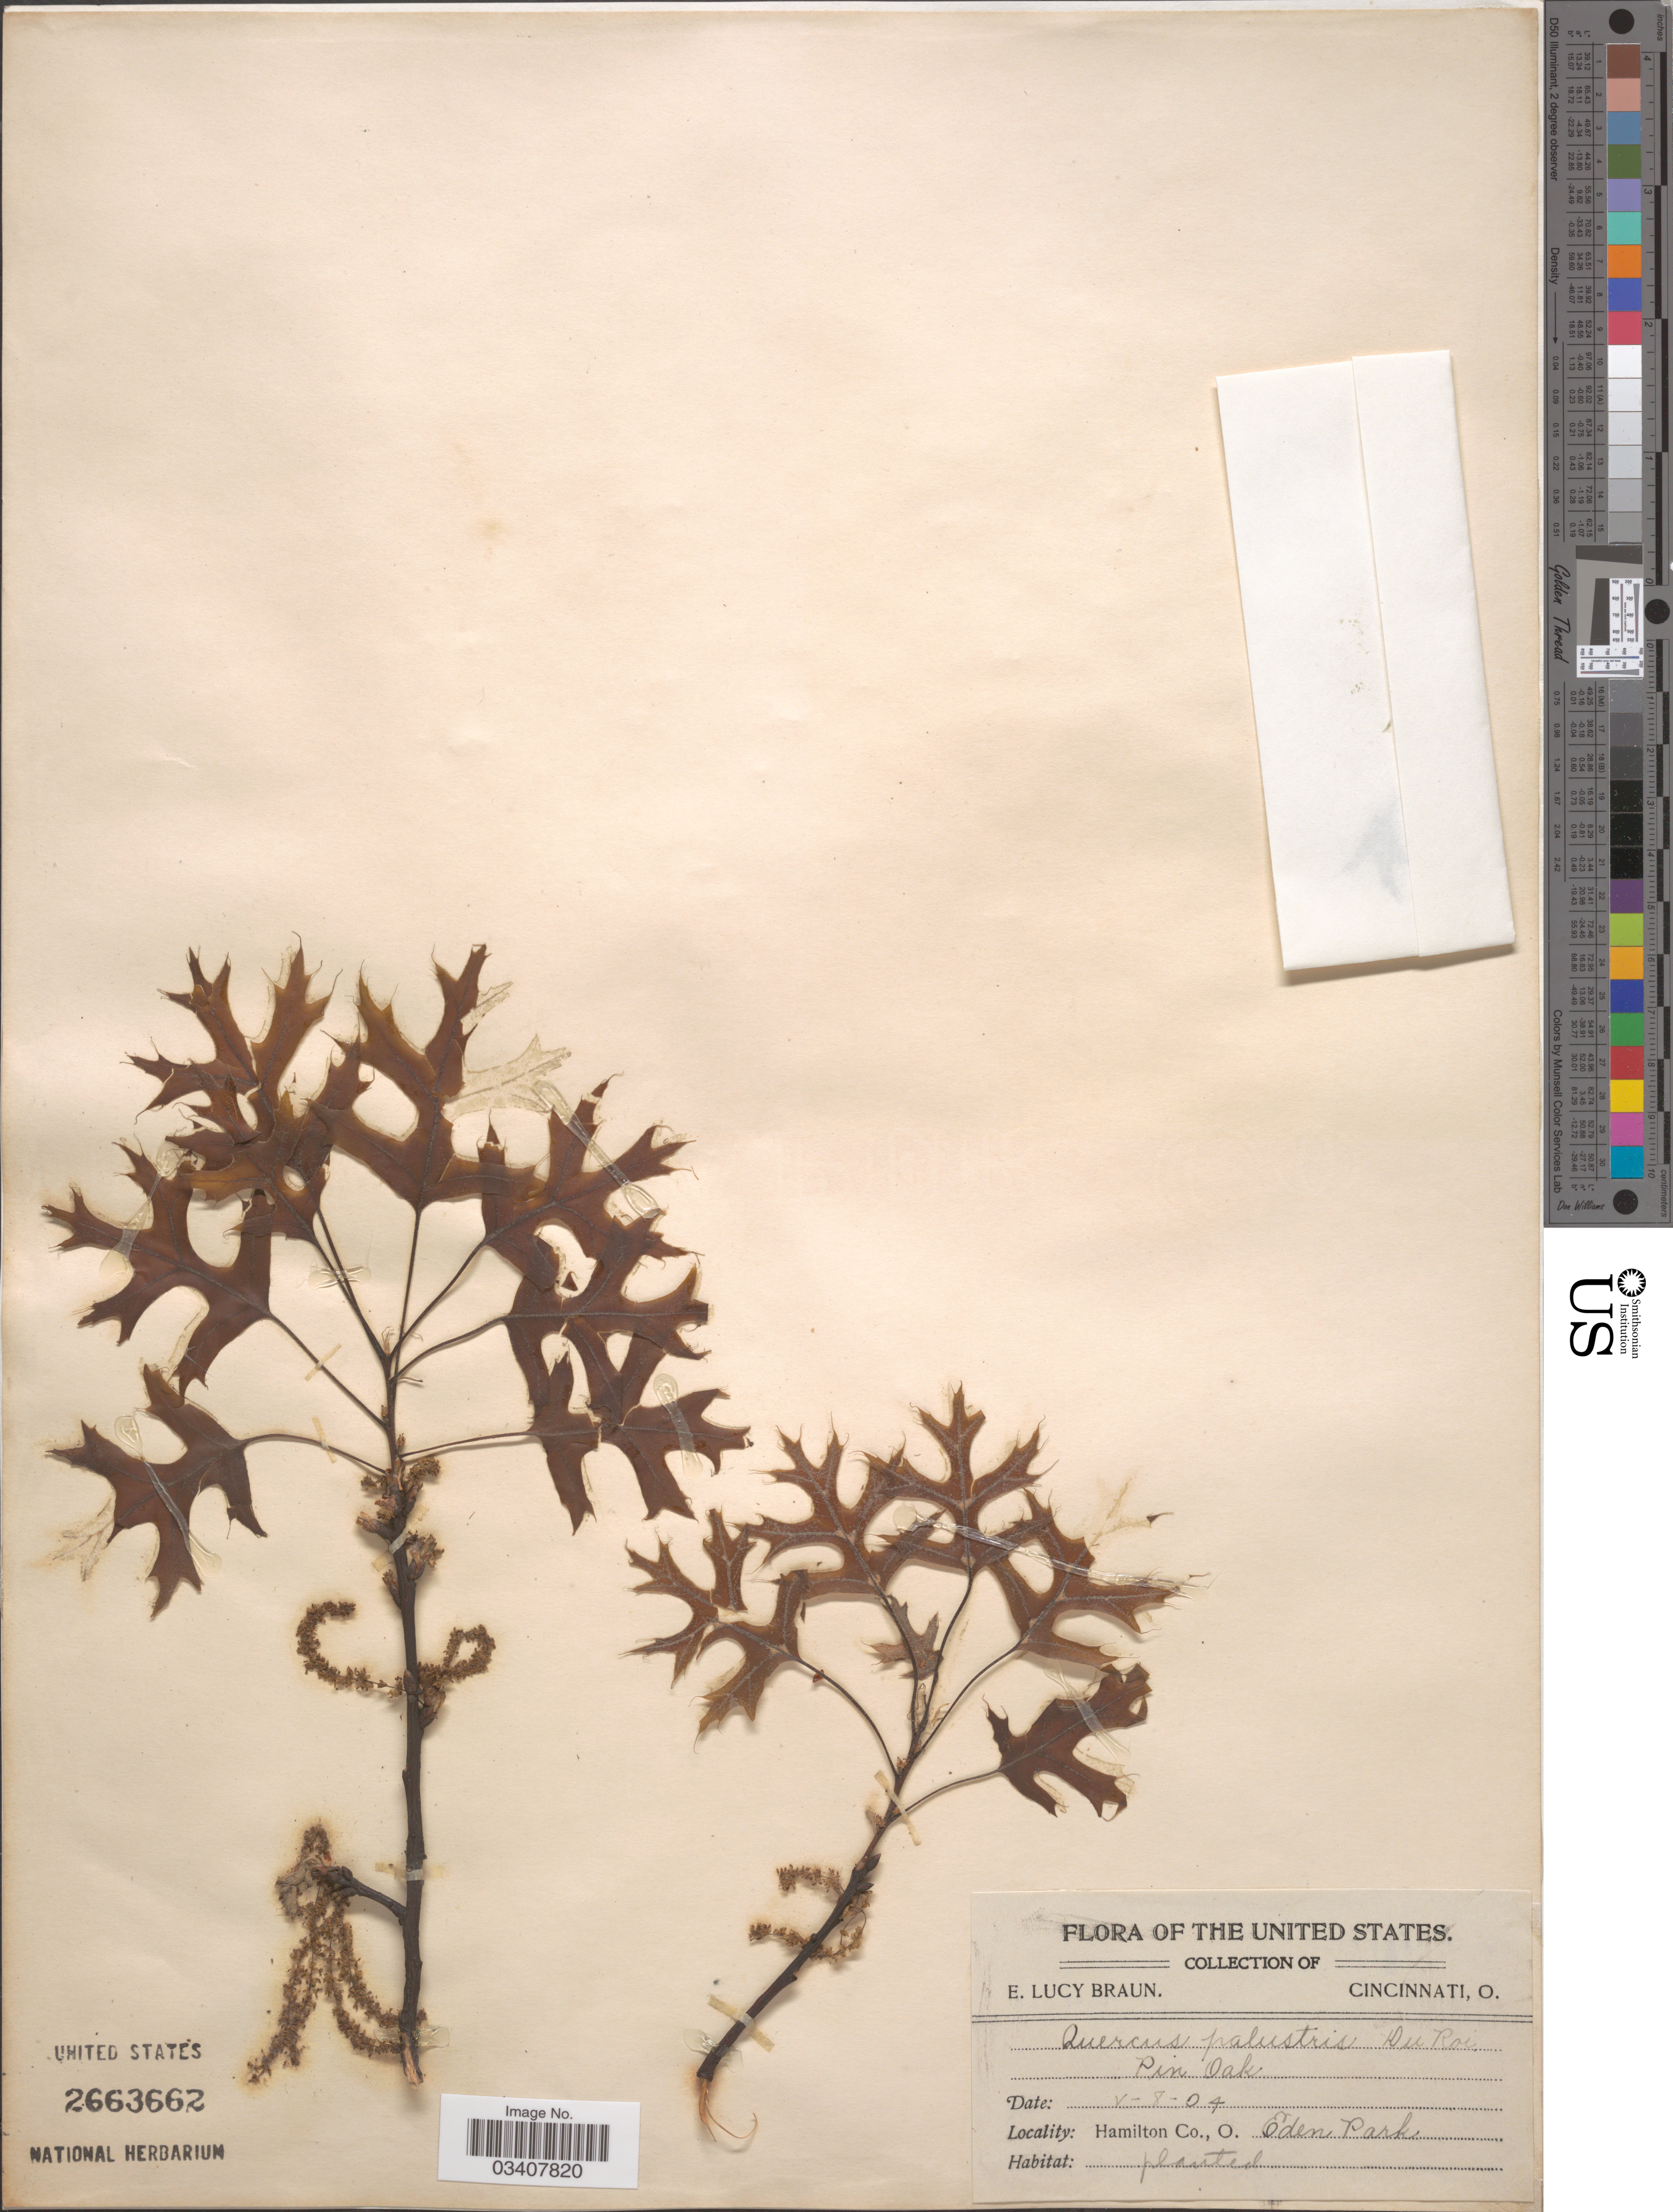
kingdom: Plantae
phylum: Tracheophyta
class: Magnoliopsida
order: Fagales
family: Fagaceae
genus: Quercus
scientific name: Quercus palustris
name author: Münchh.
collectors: E. L. Braun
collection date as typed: Transcribed d/m/y: 8/5/4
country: United States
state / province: Ohio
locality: Hamilton Co. Eden Park.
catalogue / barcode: US 2663662